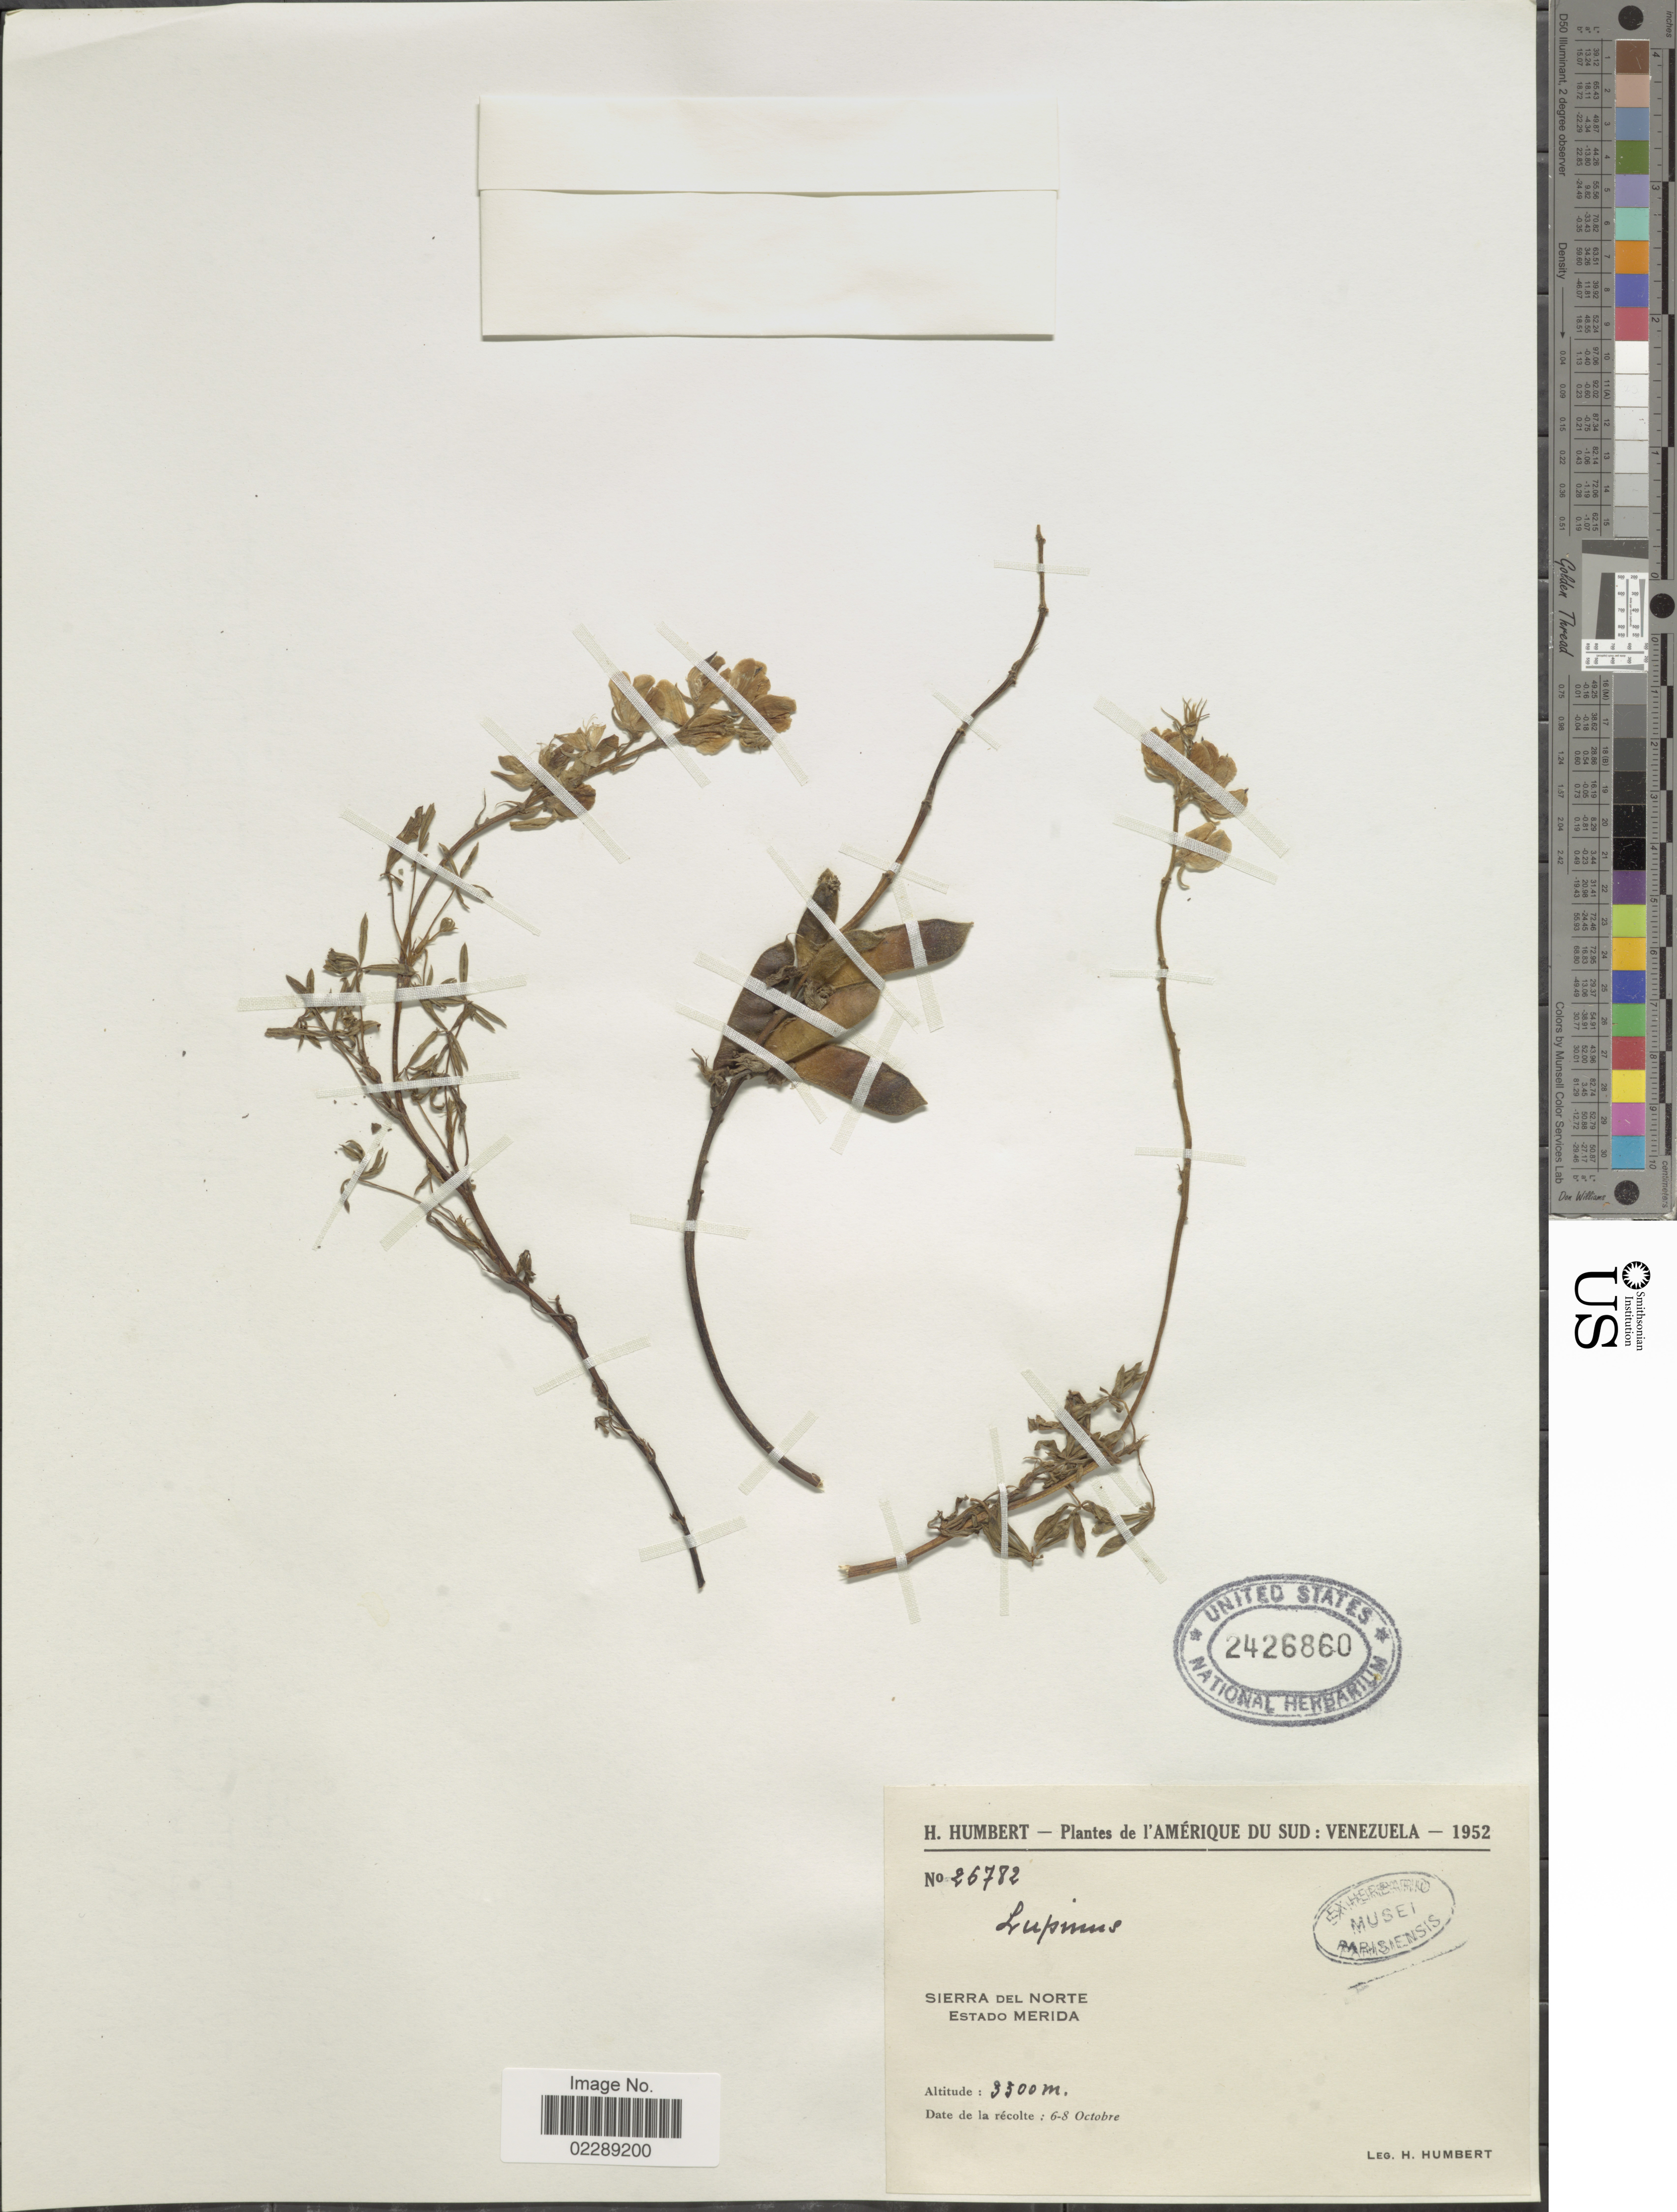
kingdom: Plantae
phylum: Tracheophyta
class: Magnoliopsida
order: Fabales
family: Fabaceae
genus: Lupinus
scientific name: Lupinus sp.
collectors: H. Humbert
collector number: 26782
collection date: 1952-10-06/1952-10-08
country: Venezuela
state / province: Mérida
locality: Sierra del Norte. Estado Merida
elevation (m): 3500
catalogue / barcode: US 2426860